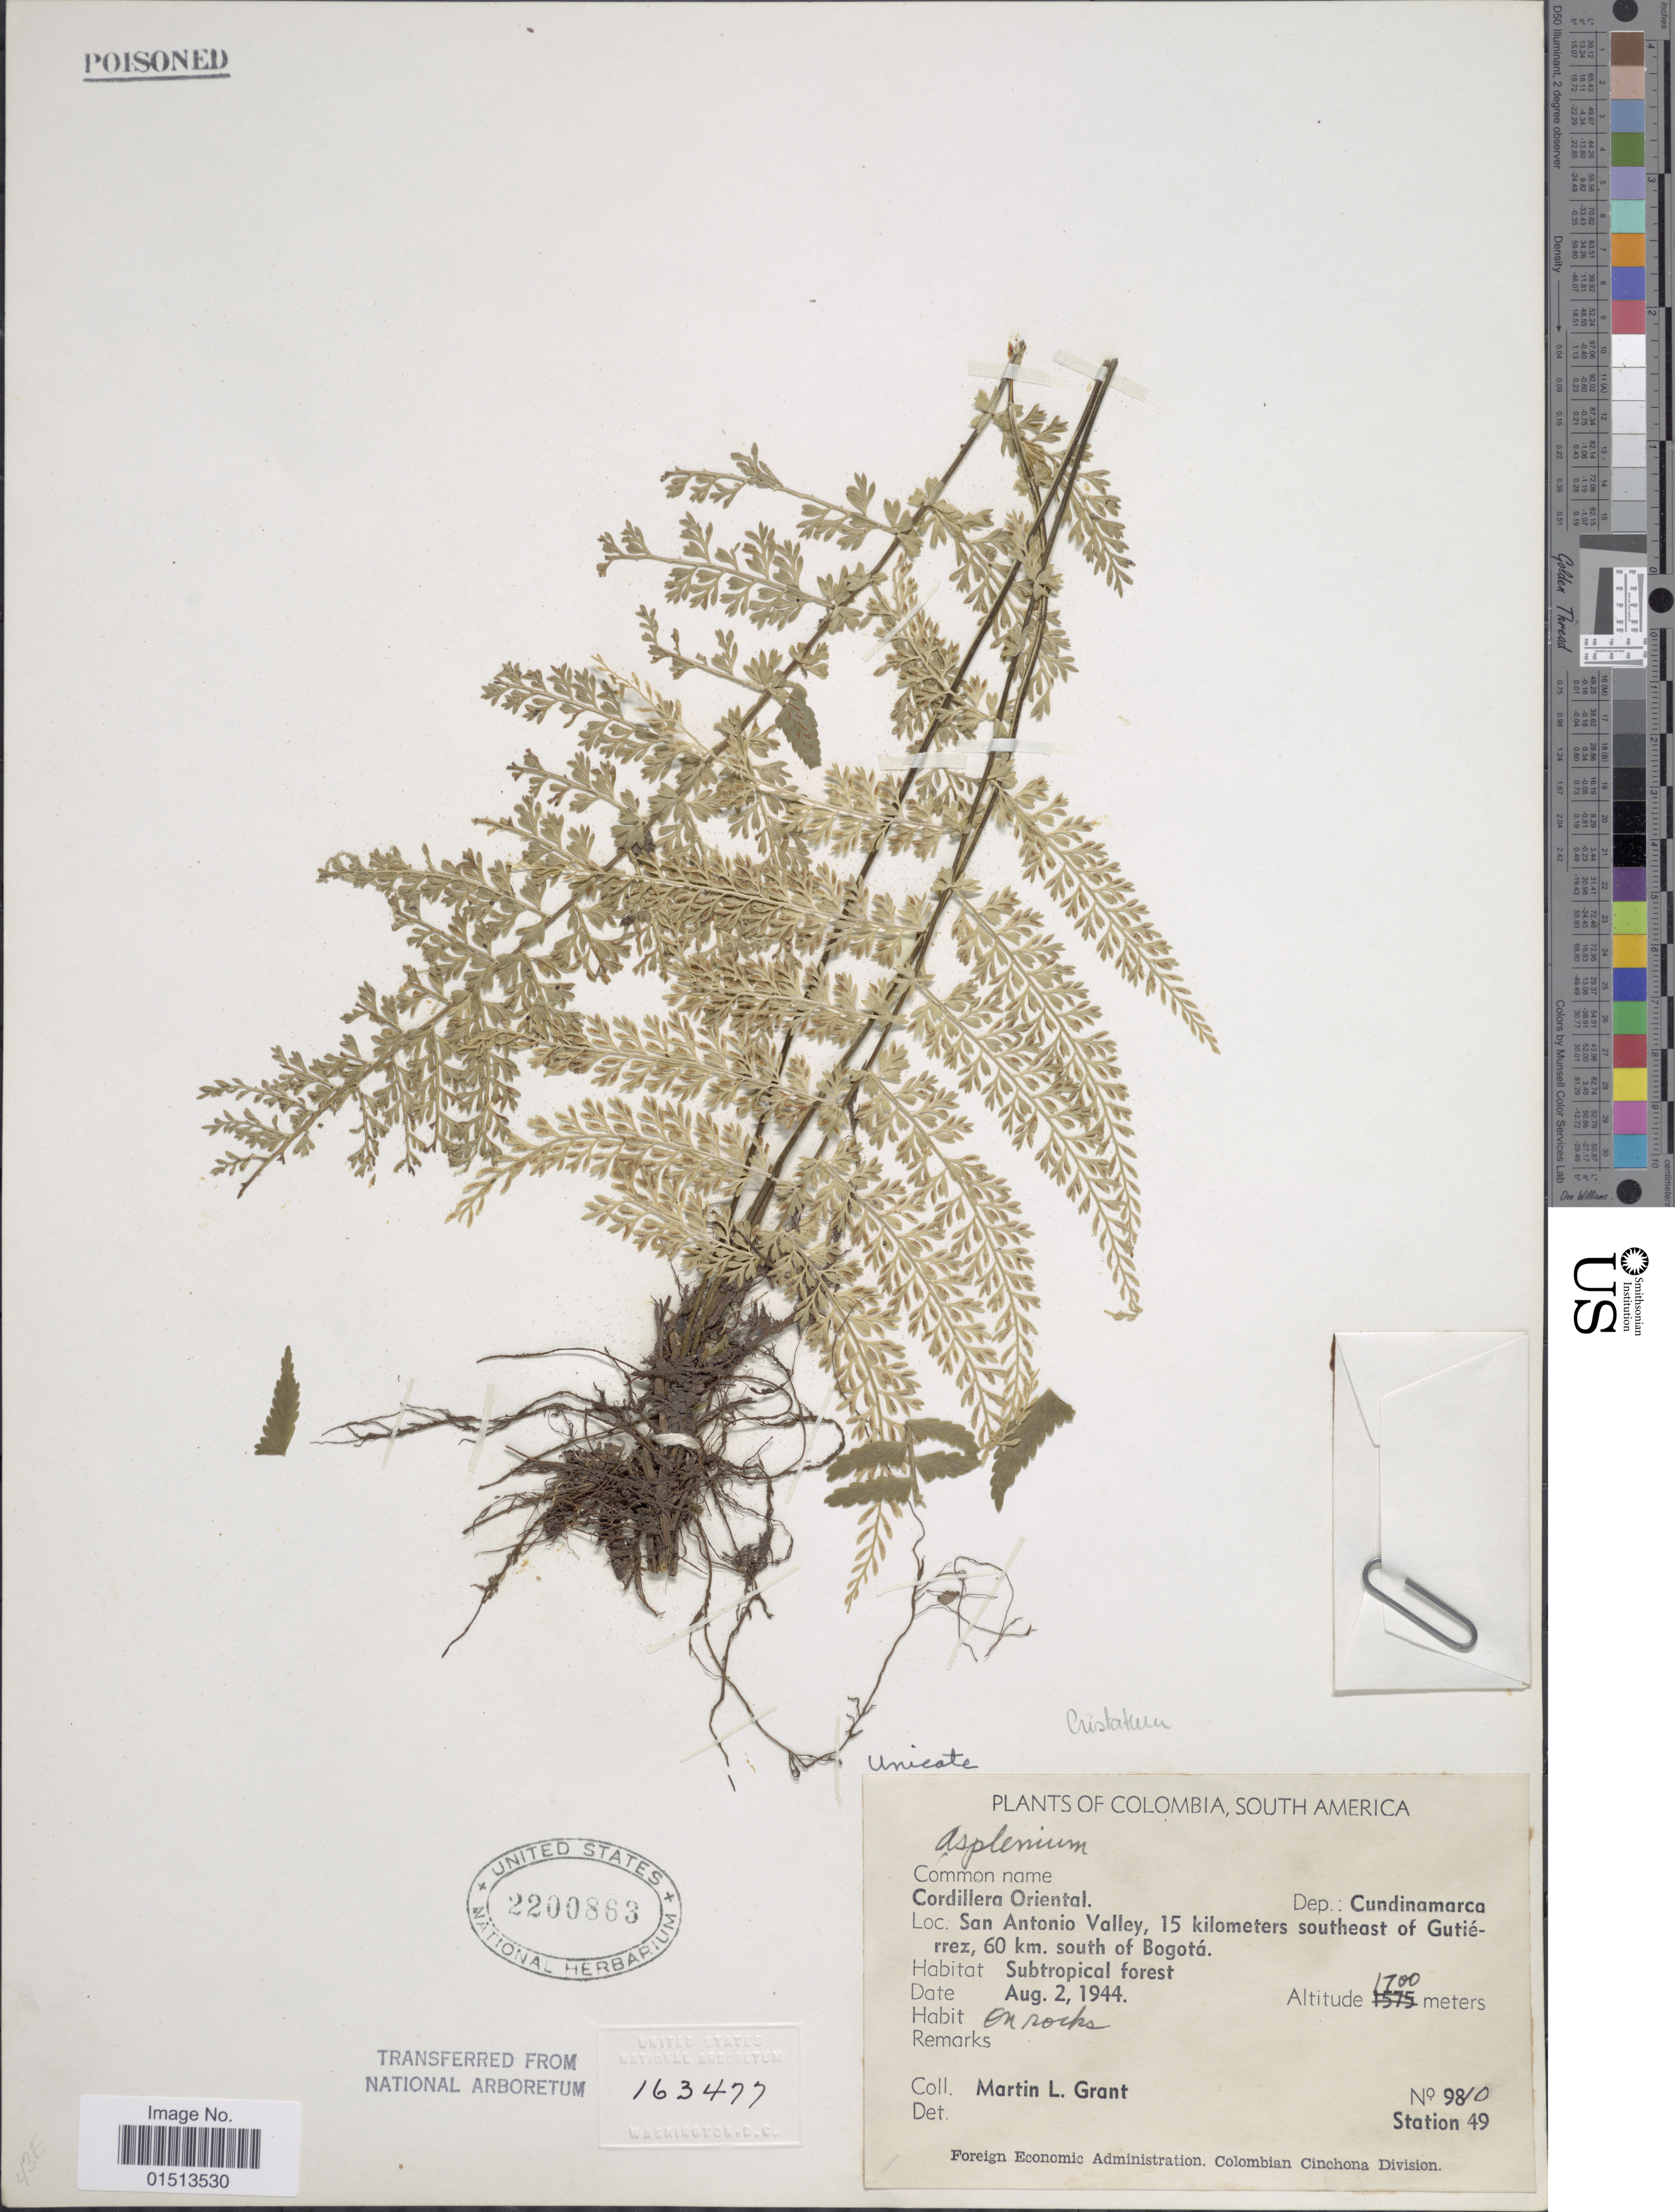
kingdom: Plantae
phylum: Tracheophyta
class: Polypodiopsida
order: Polypodiales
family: Aspleniaceae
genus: Asplenium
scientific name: Asplenium cristatum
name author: Lam.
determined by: Reis, A.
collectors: M. L. Grant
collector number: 9810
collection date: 1944-08-02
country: Colombia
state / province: Cundinamarca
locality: Cordillera Oriental, San Antonio Valley, 15 kilometers southeast of Gutiérrez 60 km. south of Bogotá.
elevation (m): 1700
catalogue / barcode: US 2200863